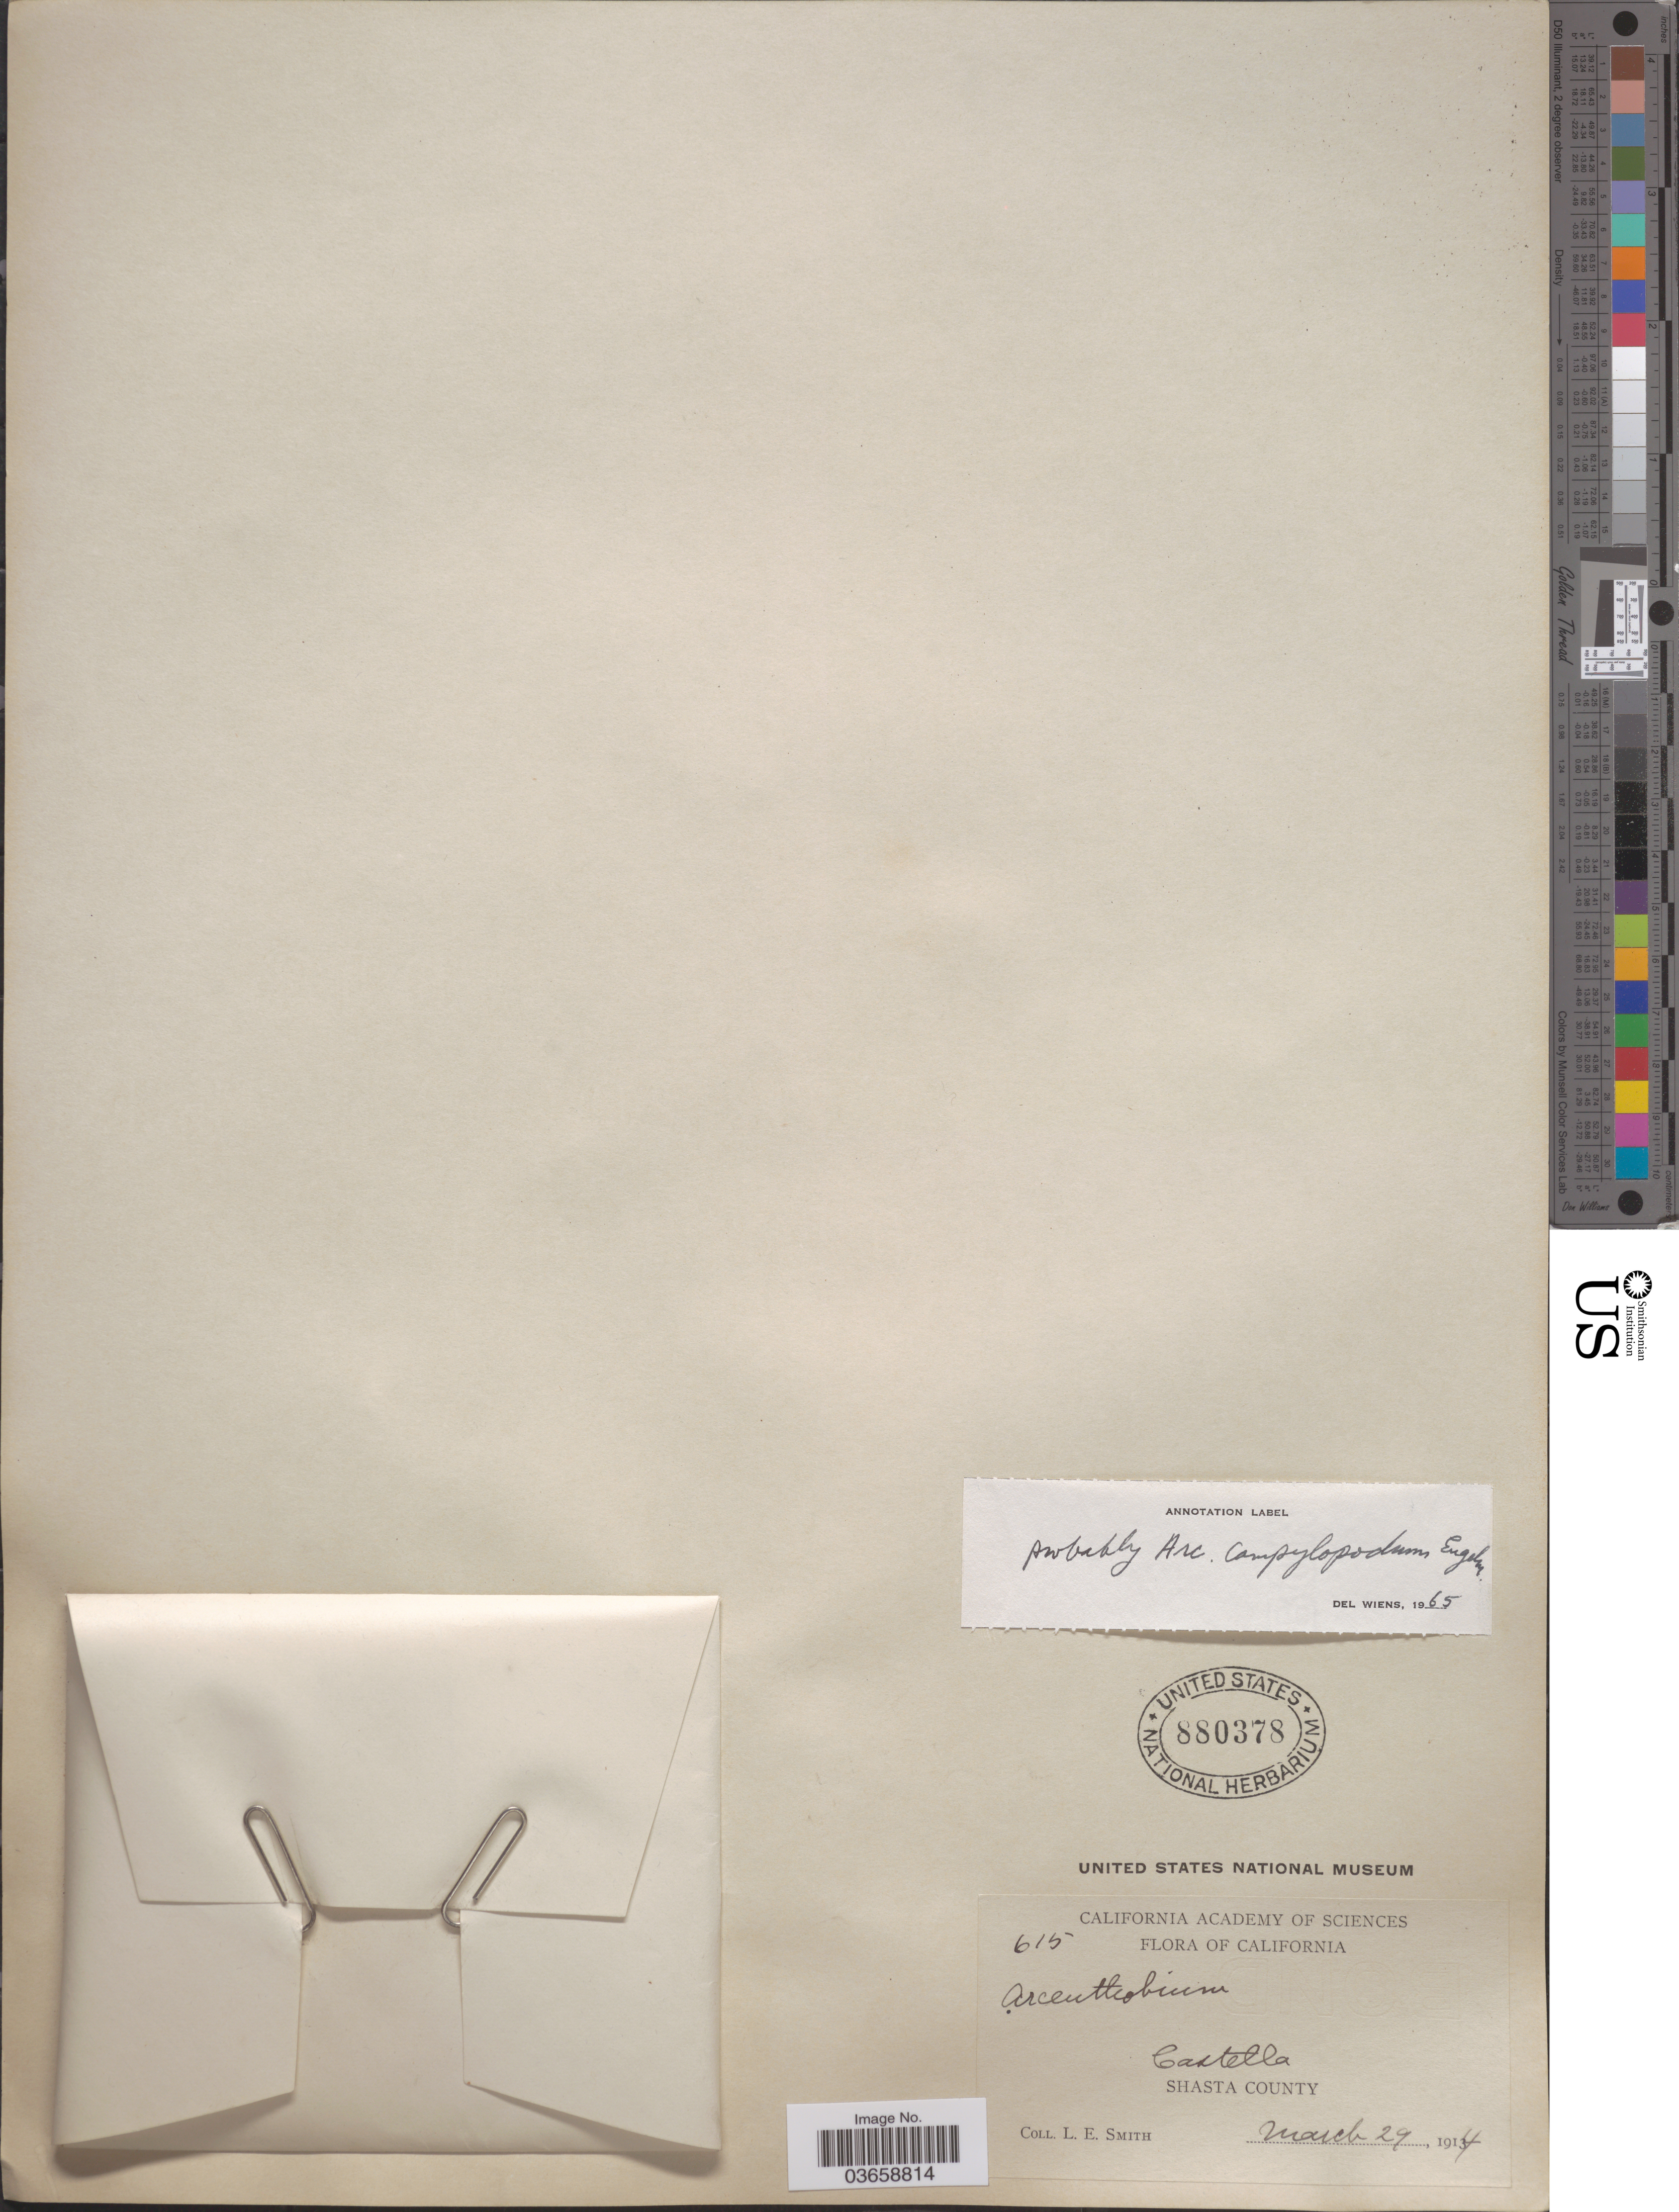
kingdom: Plantae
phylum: Tracheophyta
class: Magnoliopsida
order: Santalales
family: Viscaceae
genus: Arceuthobium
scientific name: Arceuthobium campylopodum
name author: Engelm.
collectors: L. E. Smith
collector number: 615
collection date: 1914-03-29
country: United States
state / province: California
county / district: Shasta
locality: Castella. Shasta County.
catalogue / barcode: US 880378